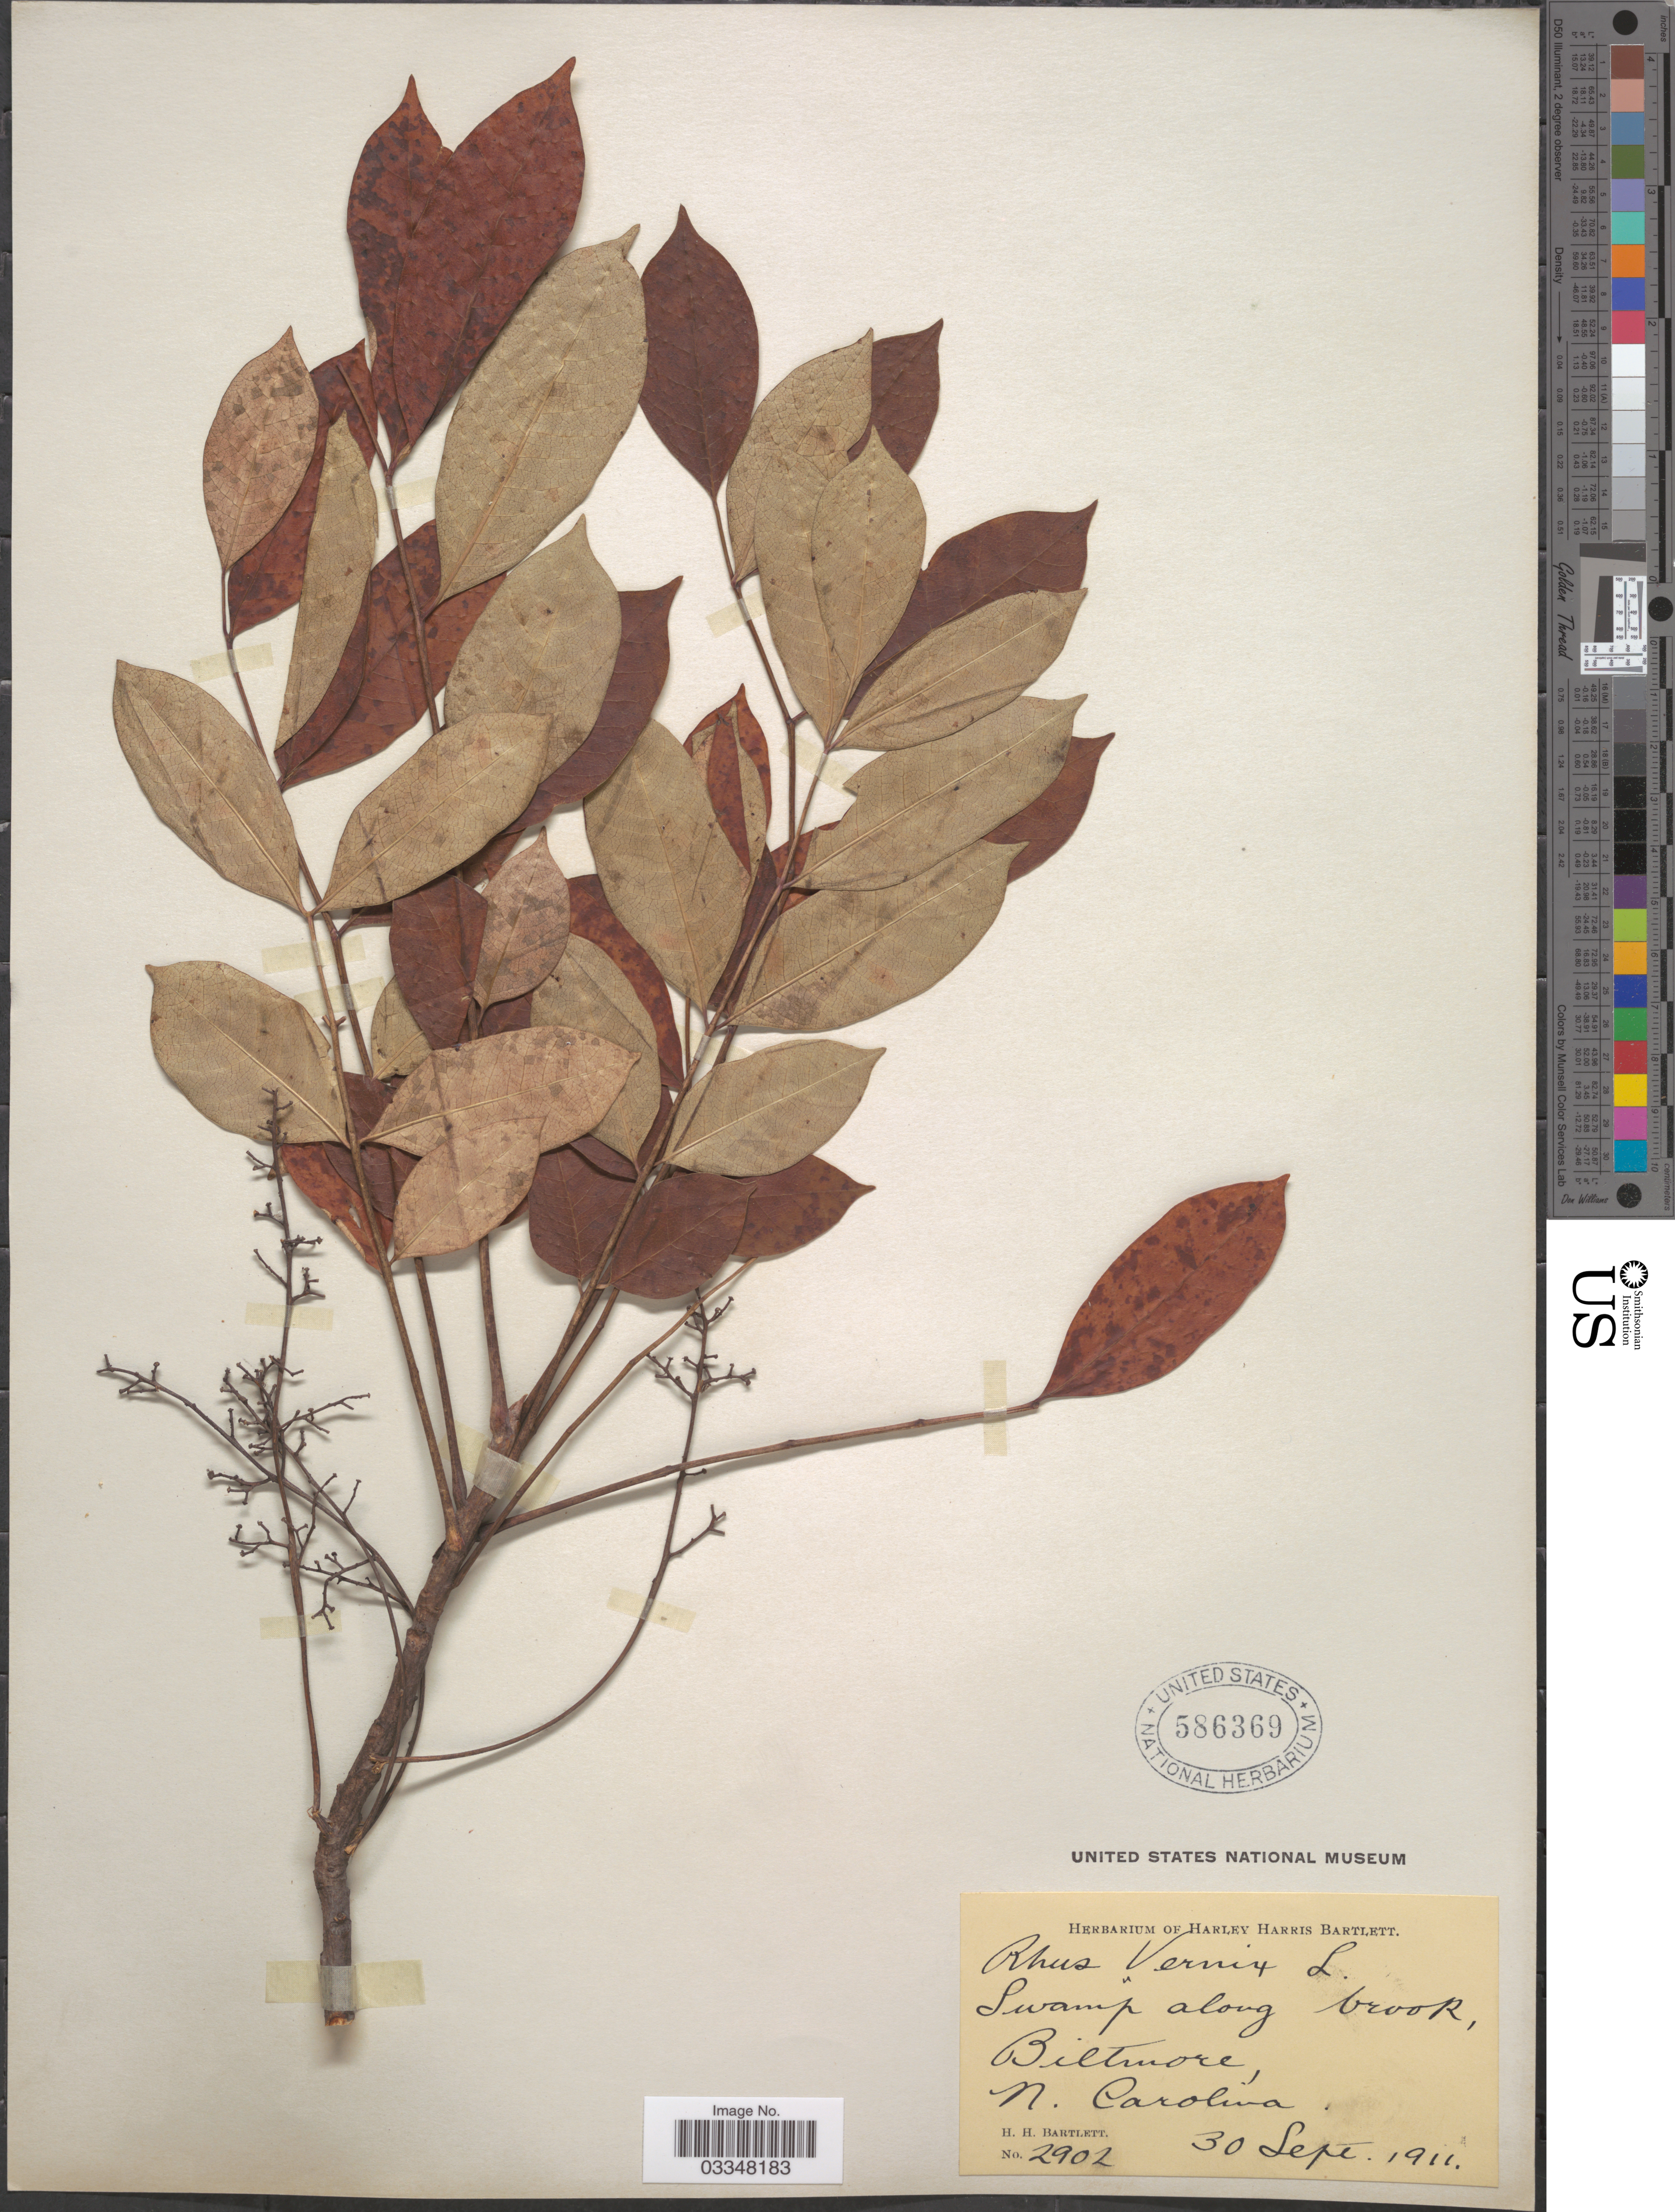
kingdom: Plantae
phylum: Tracheophyta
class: Magnoliopsida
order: Sapindales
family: Anacardiaceae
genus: Toxicodendron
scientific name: Toxicodendron vernix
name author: (L.) Kuntze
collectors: H. H. Bartlett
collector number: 2902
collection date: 1911-09-30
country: United States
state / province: North Carolina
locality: Biltmore.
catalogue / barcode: US 586369